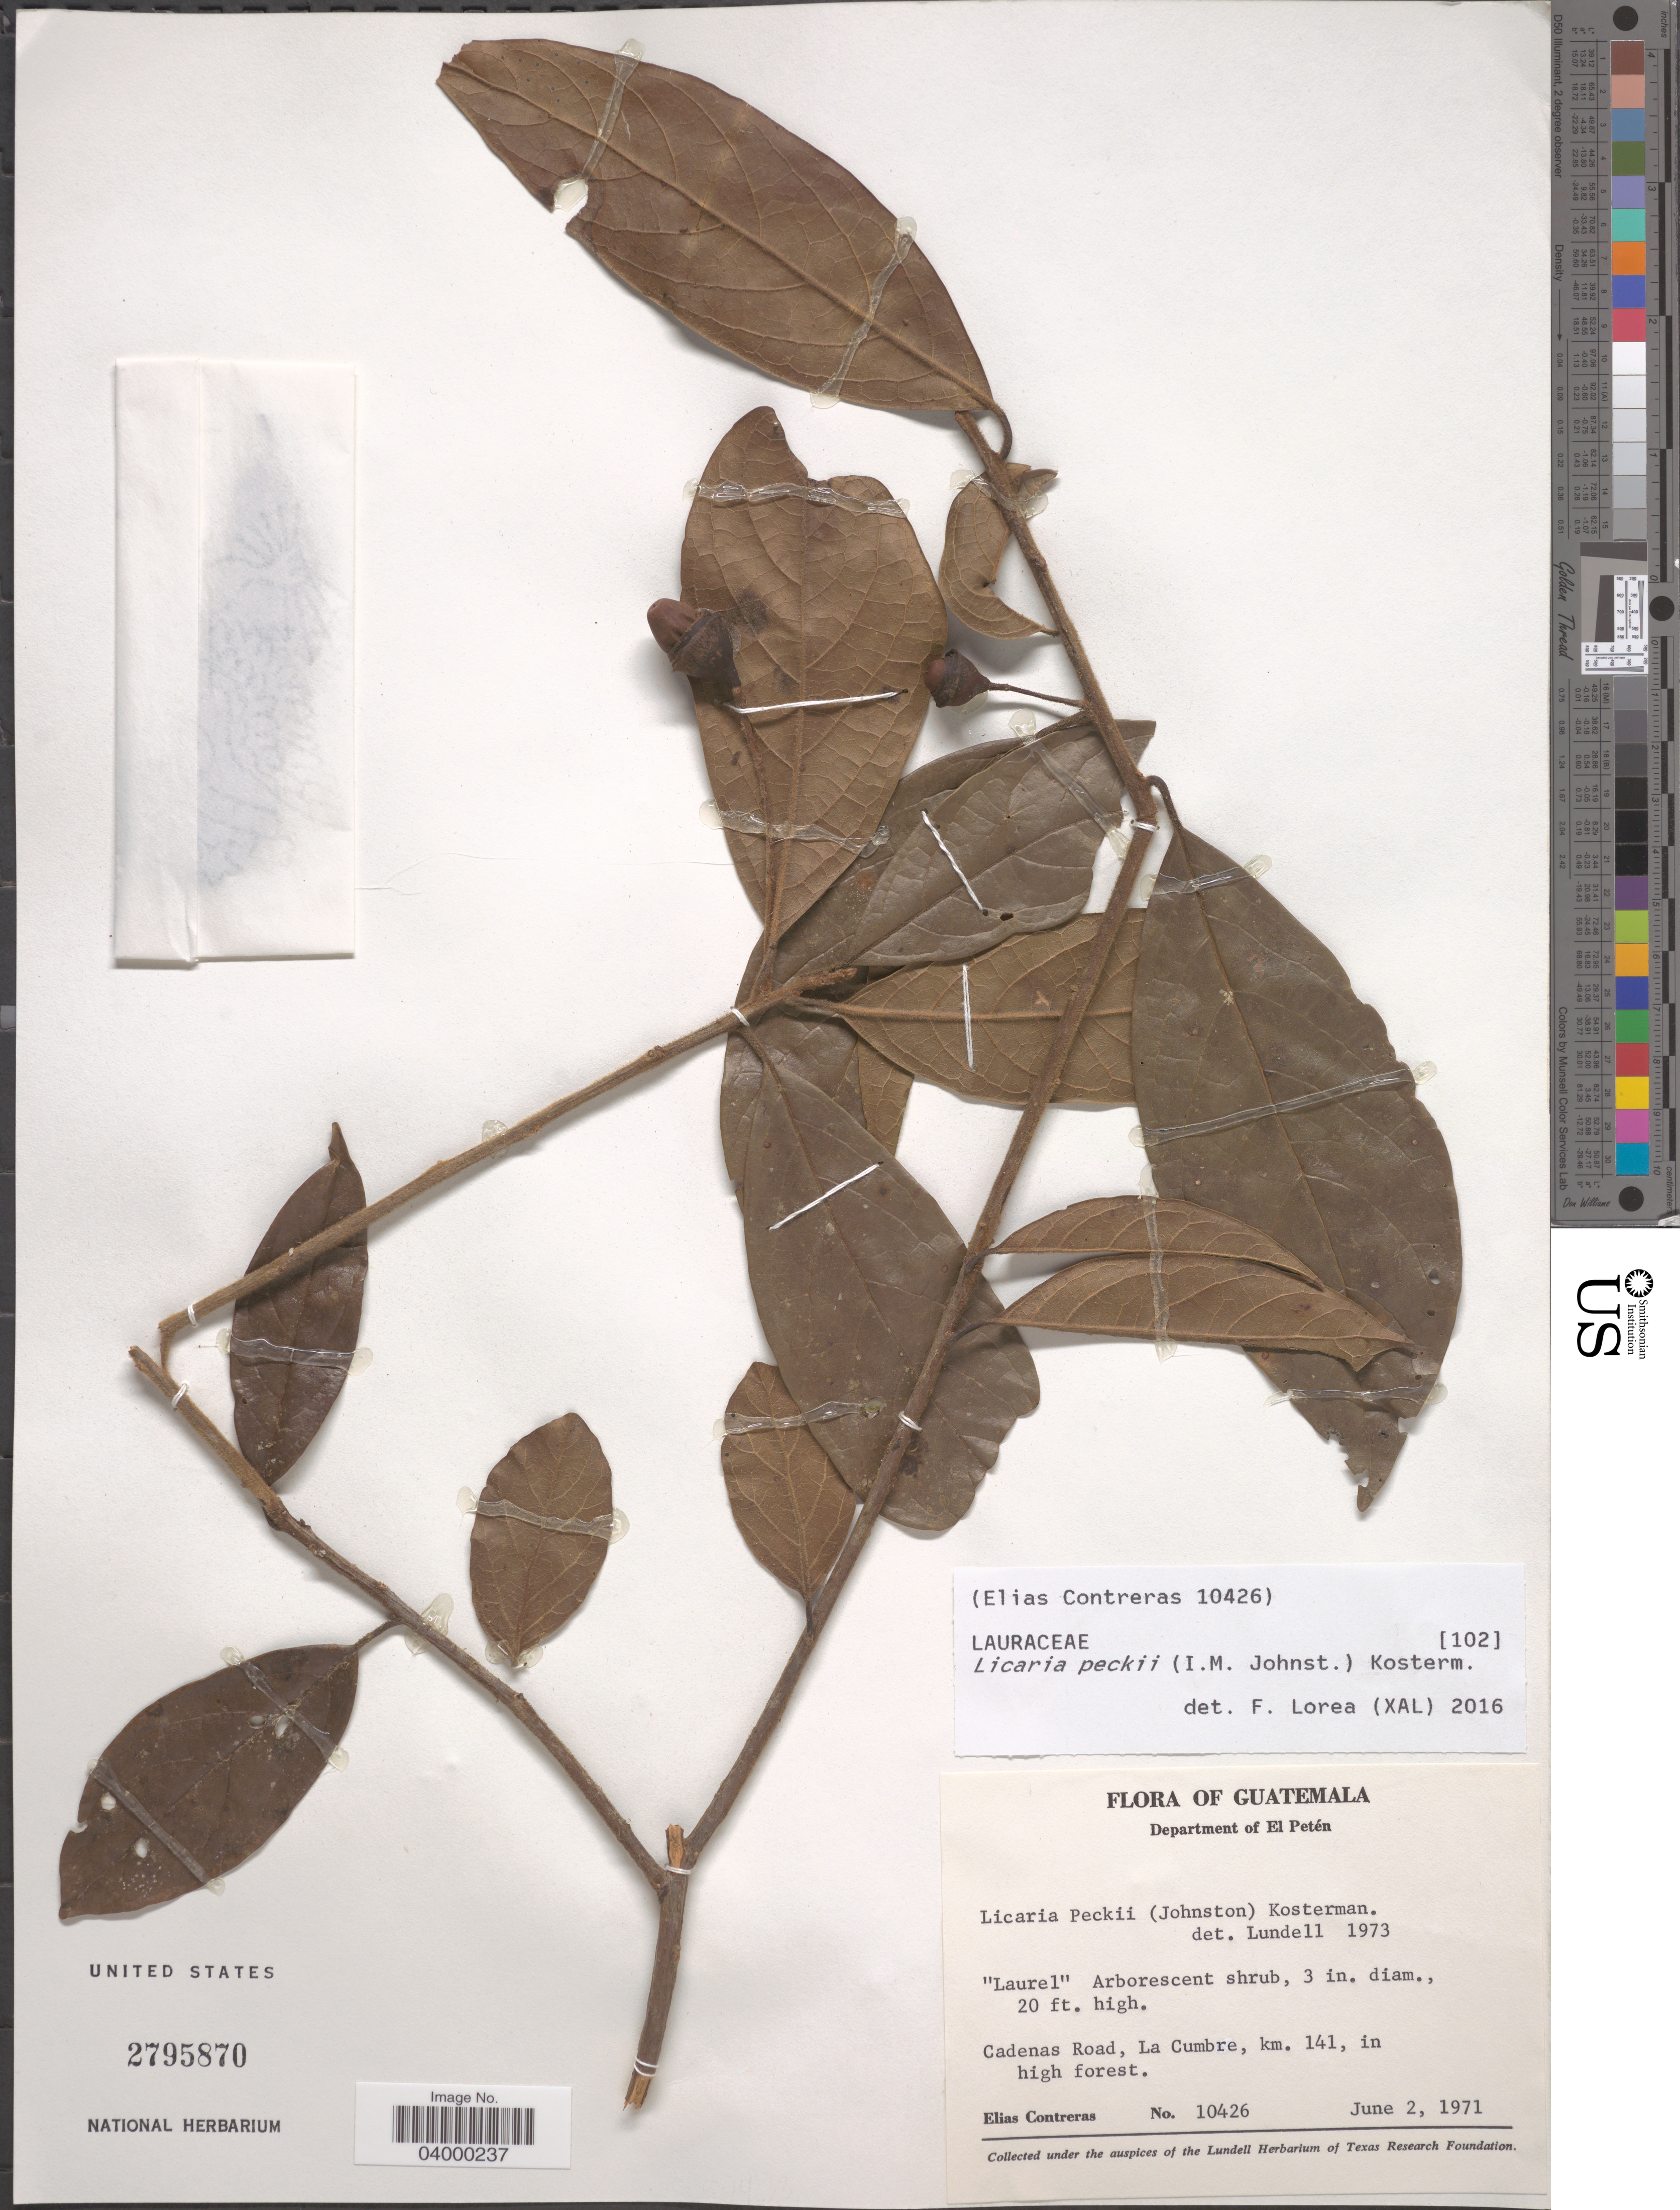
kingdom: Plantae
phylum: Tracheophyta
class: Magnoliopsida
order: Laurales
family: Lauraceae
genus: Licaria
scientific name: Licaria peckii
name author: (I.M. Johnst.) Kosterm.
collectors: E. Contreras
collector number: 10426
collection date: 1971-06-02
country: Guatemala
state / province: El Peten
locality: Department of El Petén. Cadenas Road, La Cumbre, km. 141.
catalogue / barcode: US 2795870